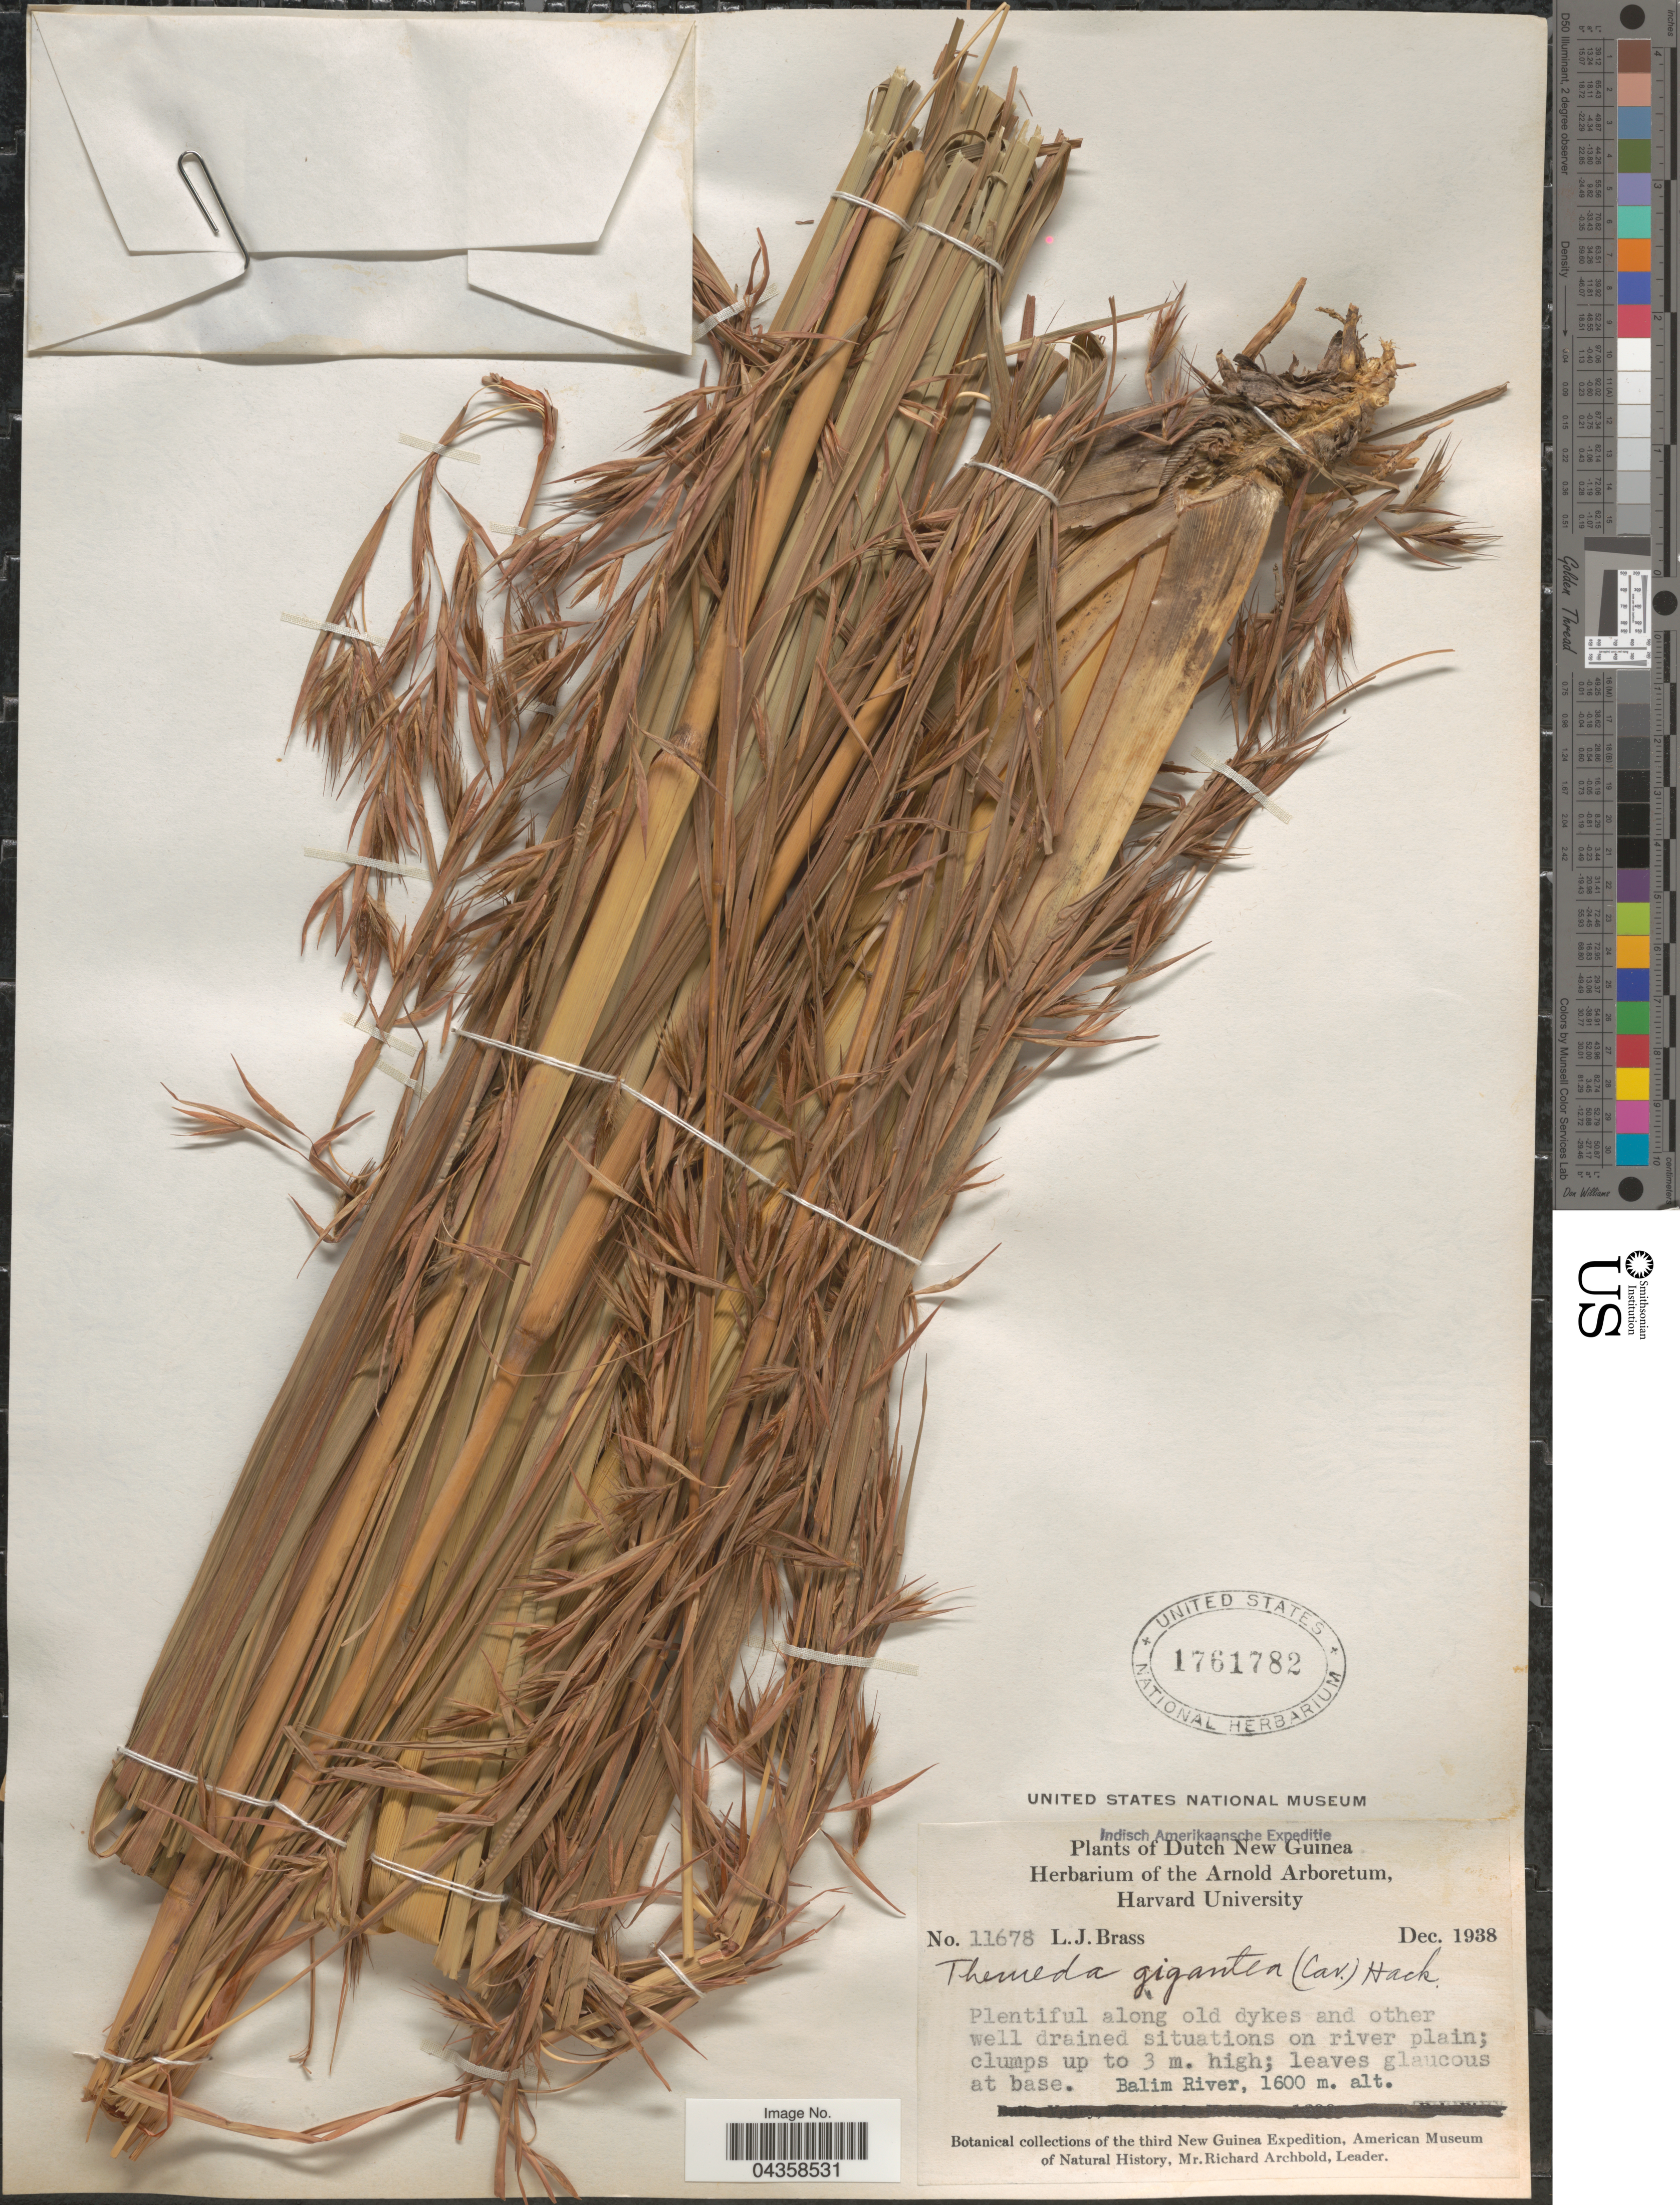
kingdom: Plantae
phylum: Tracheophyta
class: Liliopsida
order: Poales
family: Poaceae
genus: Themeda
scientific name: Themeda gigantea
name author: Hack.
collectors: L. J. Brass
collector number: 11678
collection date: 1938-12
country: Indonesia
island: New Guinea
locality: Indisch Amerikaansche Expeditie. Dutch New Guinea. Balim River. Third New Guinea Expedition.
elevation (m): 1600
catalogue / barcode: US 1761782